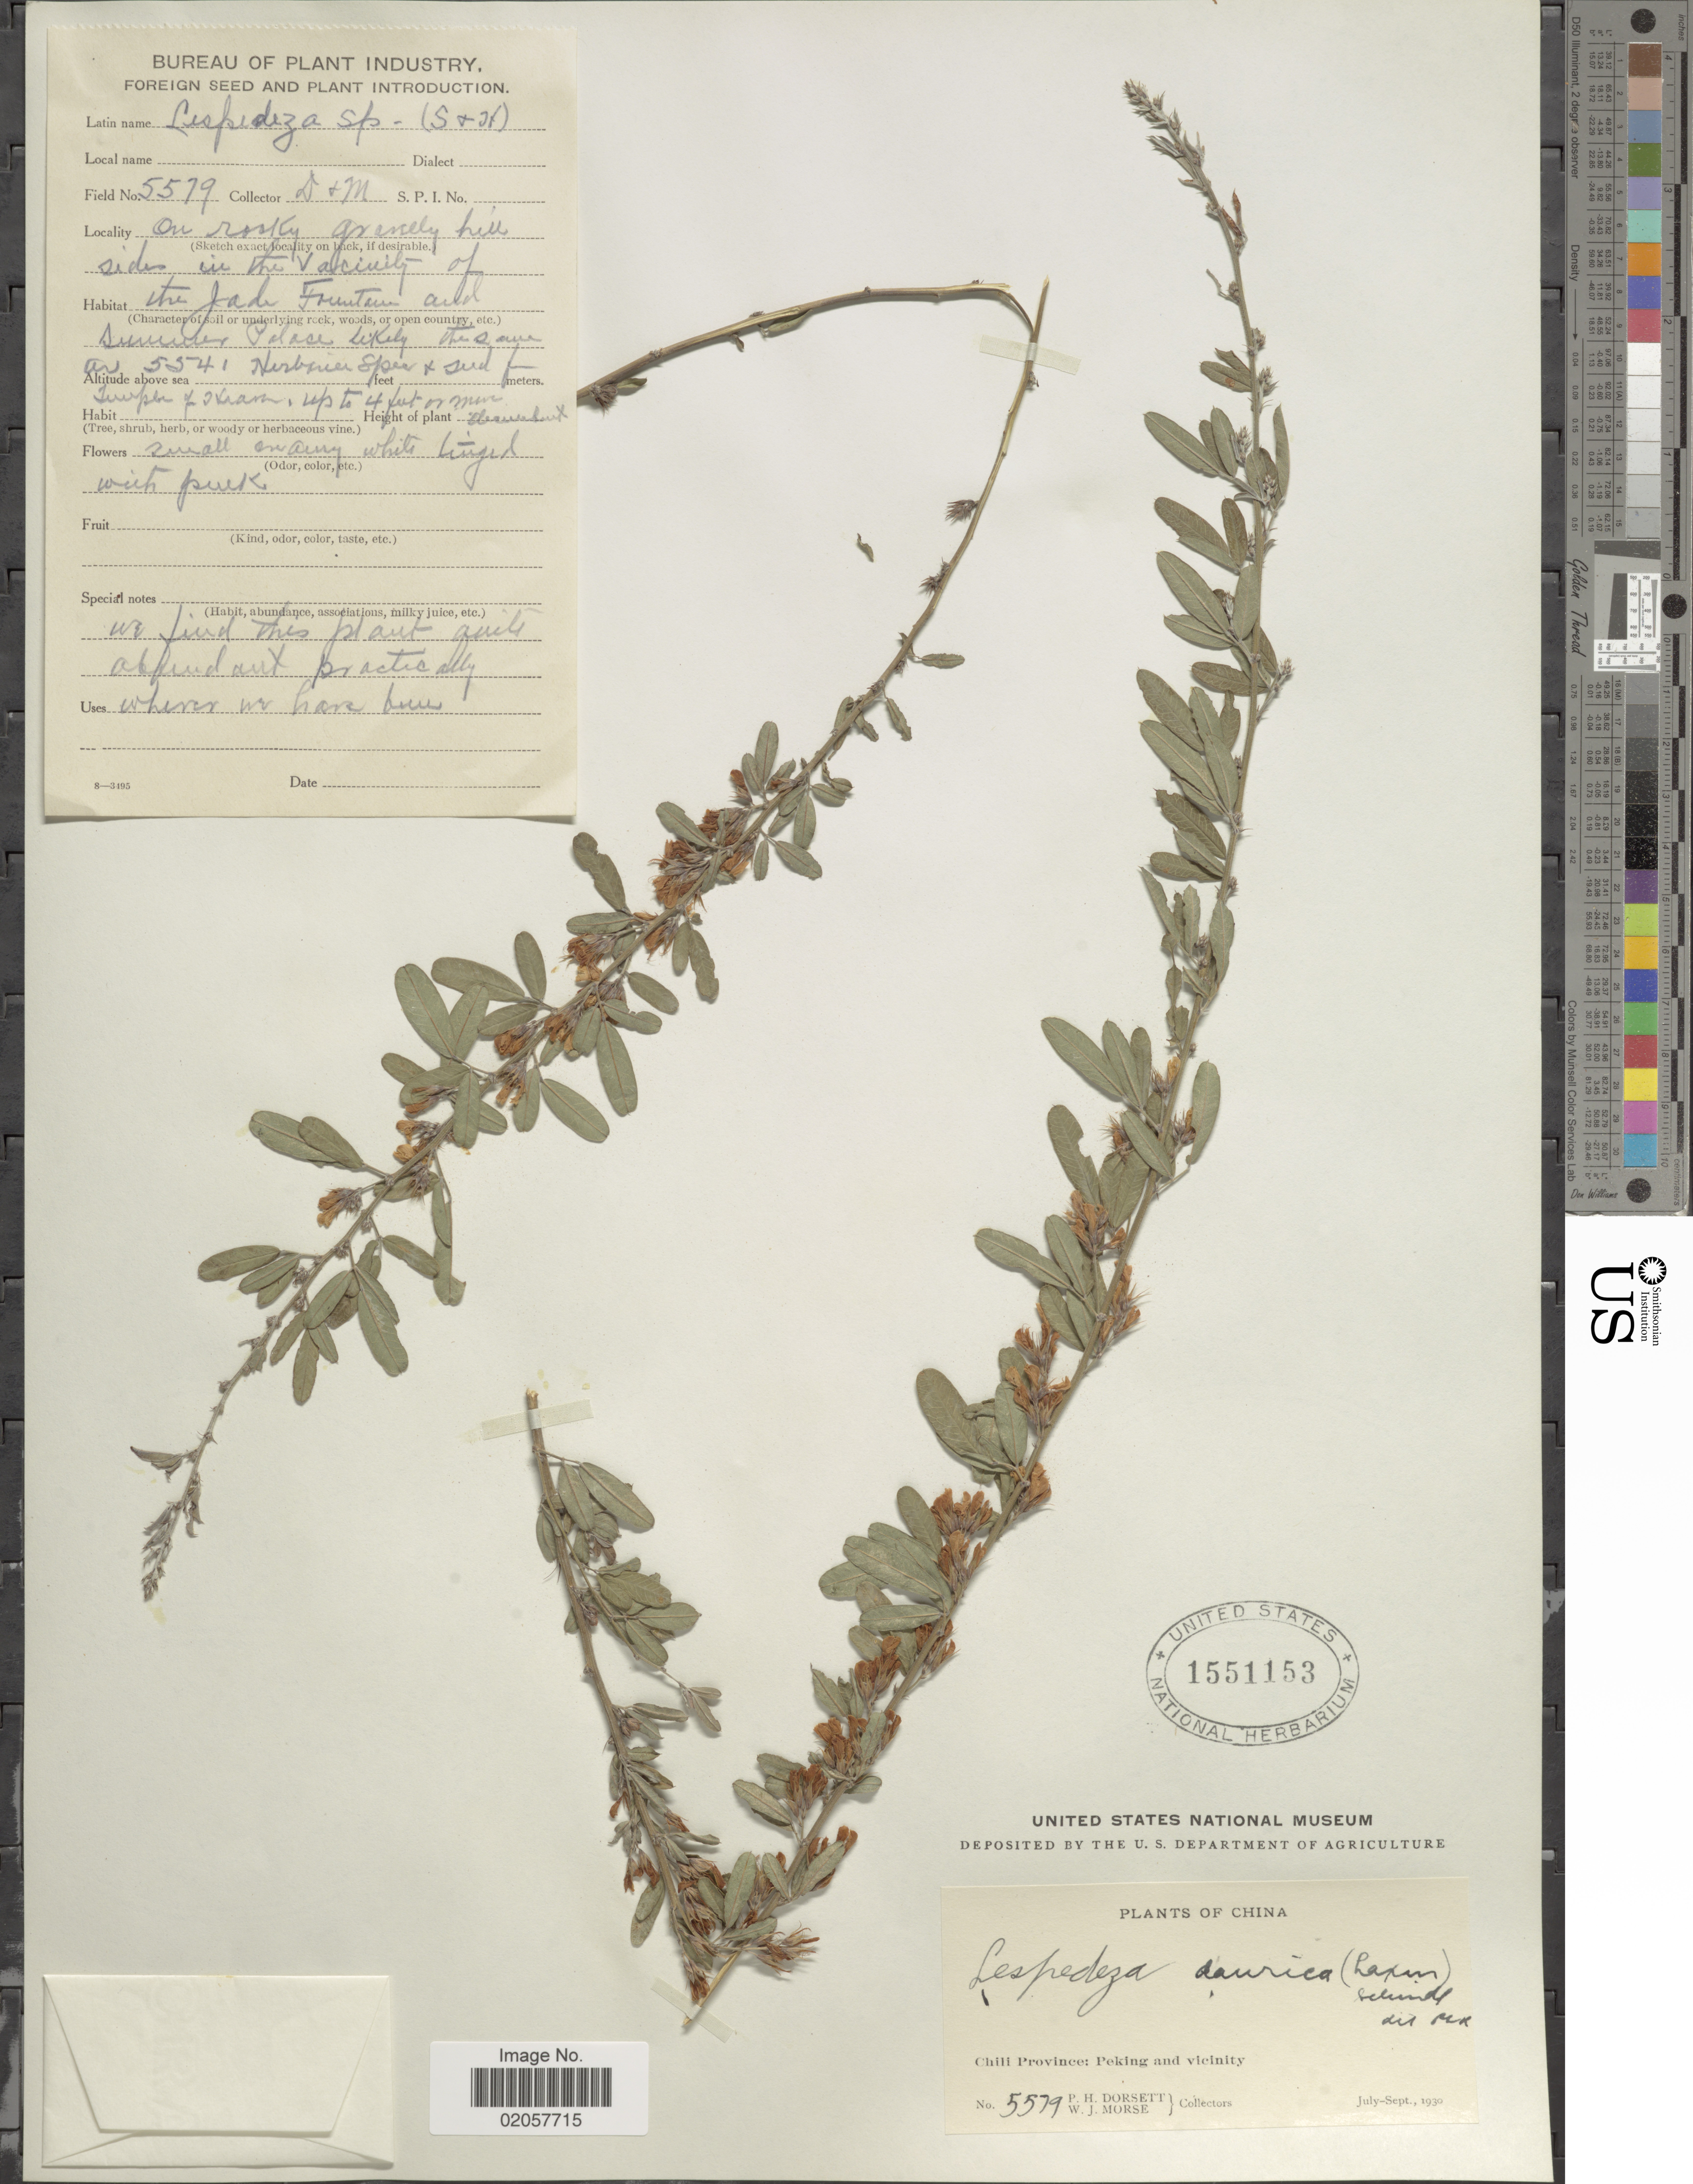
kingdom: Plantae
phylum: Tracheophyta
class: Magnoliopsida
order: Fabales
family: Fabaceae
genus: Lespedeza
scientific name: Lespedeza davurica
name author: (Laxm.) Schindl.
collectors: P. H. Dorsett & W. J. Morse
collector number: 5579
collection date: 1930-07/1930-09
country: China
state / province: Beijing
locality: Chili Province: Peking and vicinity, on rocjt grassely hill sides in the vacinity of the Jade dountain and summer Palace likely on the same area 5541 [interpreted]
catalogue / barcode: US 1551153